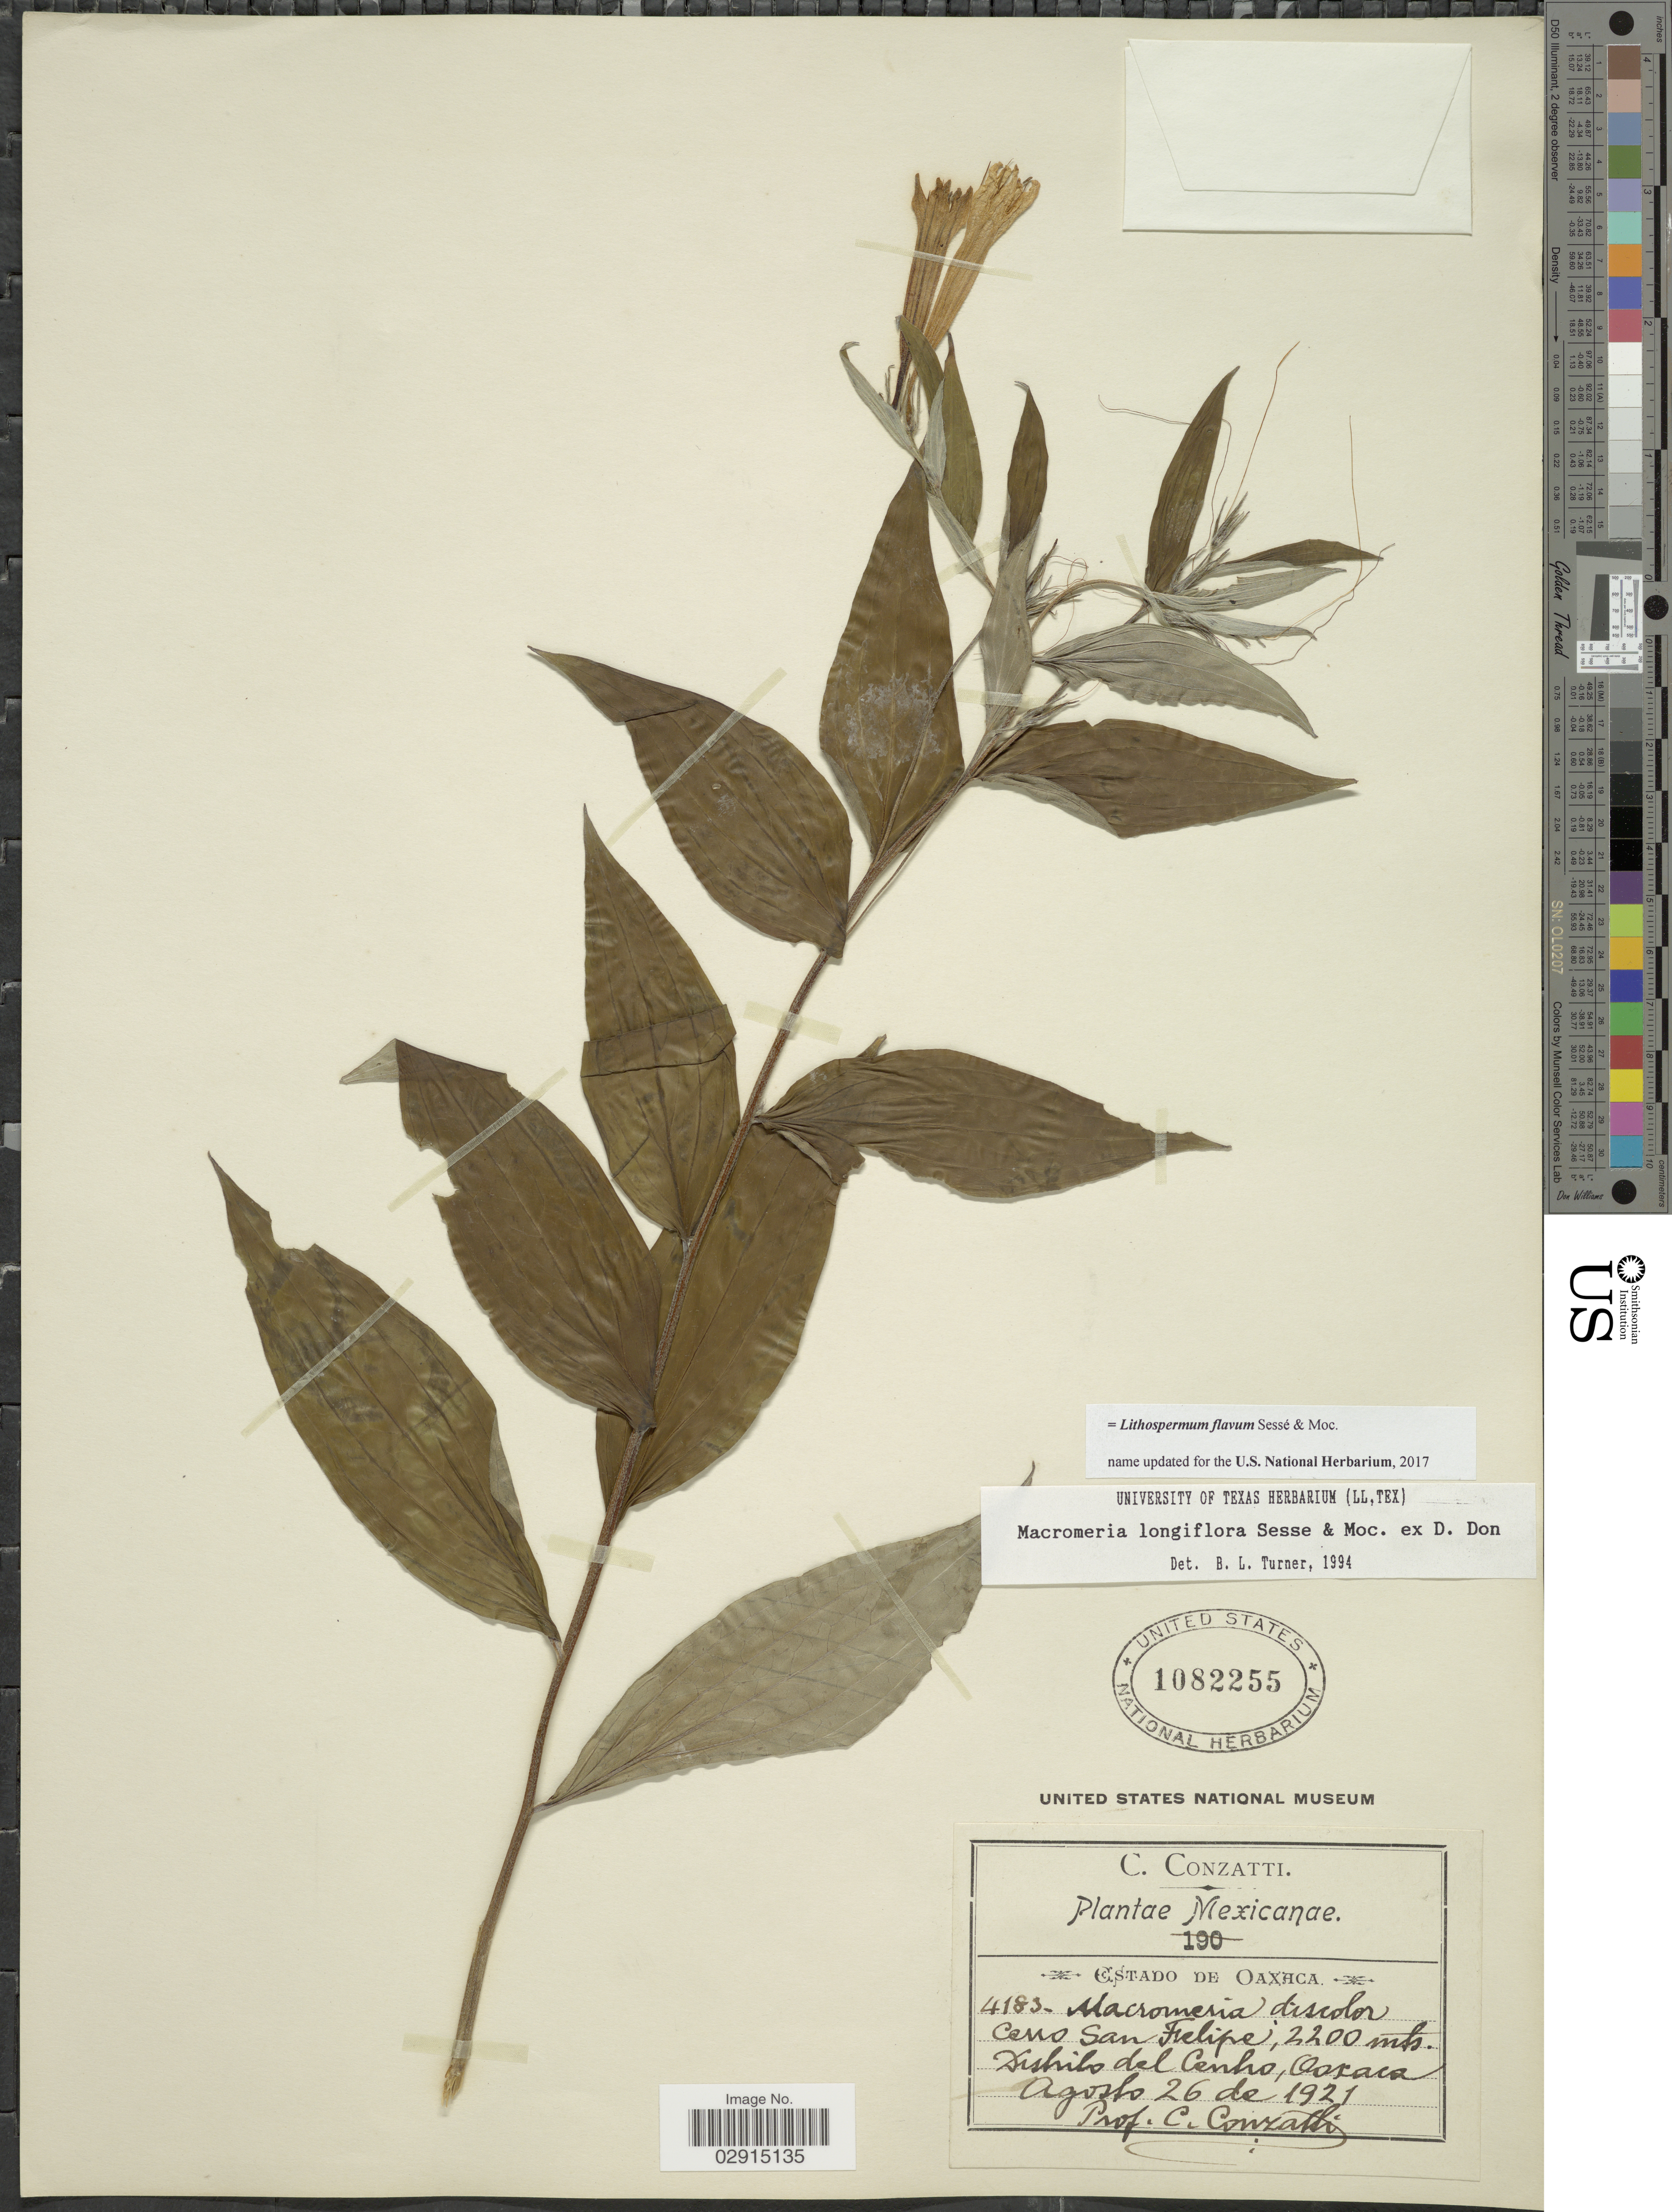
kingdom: Plantae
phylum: Tracheophyta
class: Magnoliopsida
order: Boraginales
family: Boraginaceae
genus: Lithospermum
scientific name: Lithospermum flavum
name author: Sessé & Moc.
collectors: C. Conzatti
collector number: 4183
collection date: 1921-08-26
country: Mexico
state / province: Oaxaca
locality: Cerro San Felipe. Distrito del Centro.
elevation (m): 2200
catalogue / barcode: US 1082255